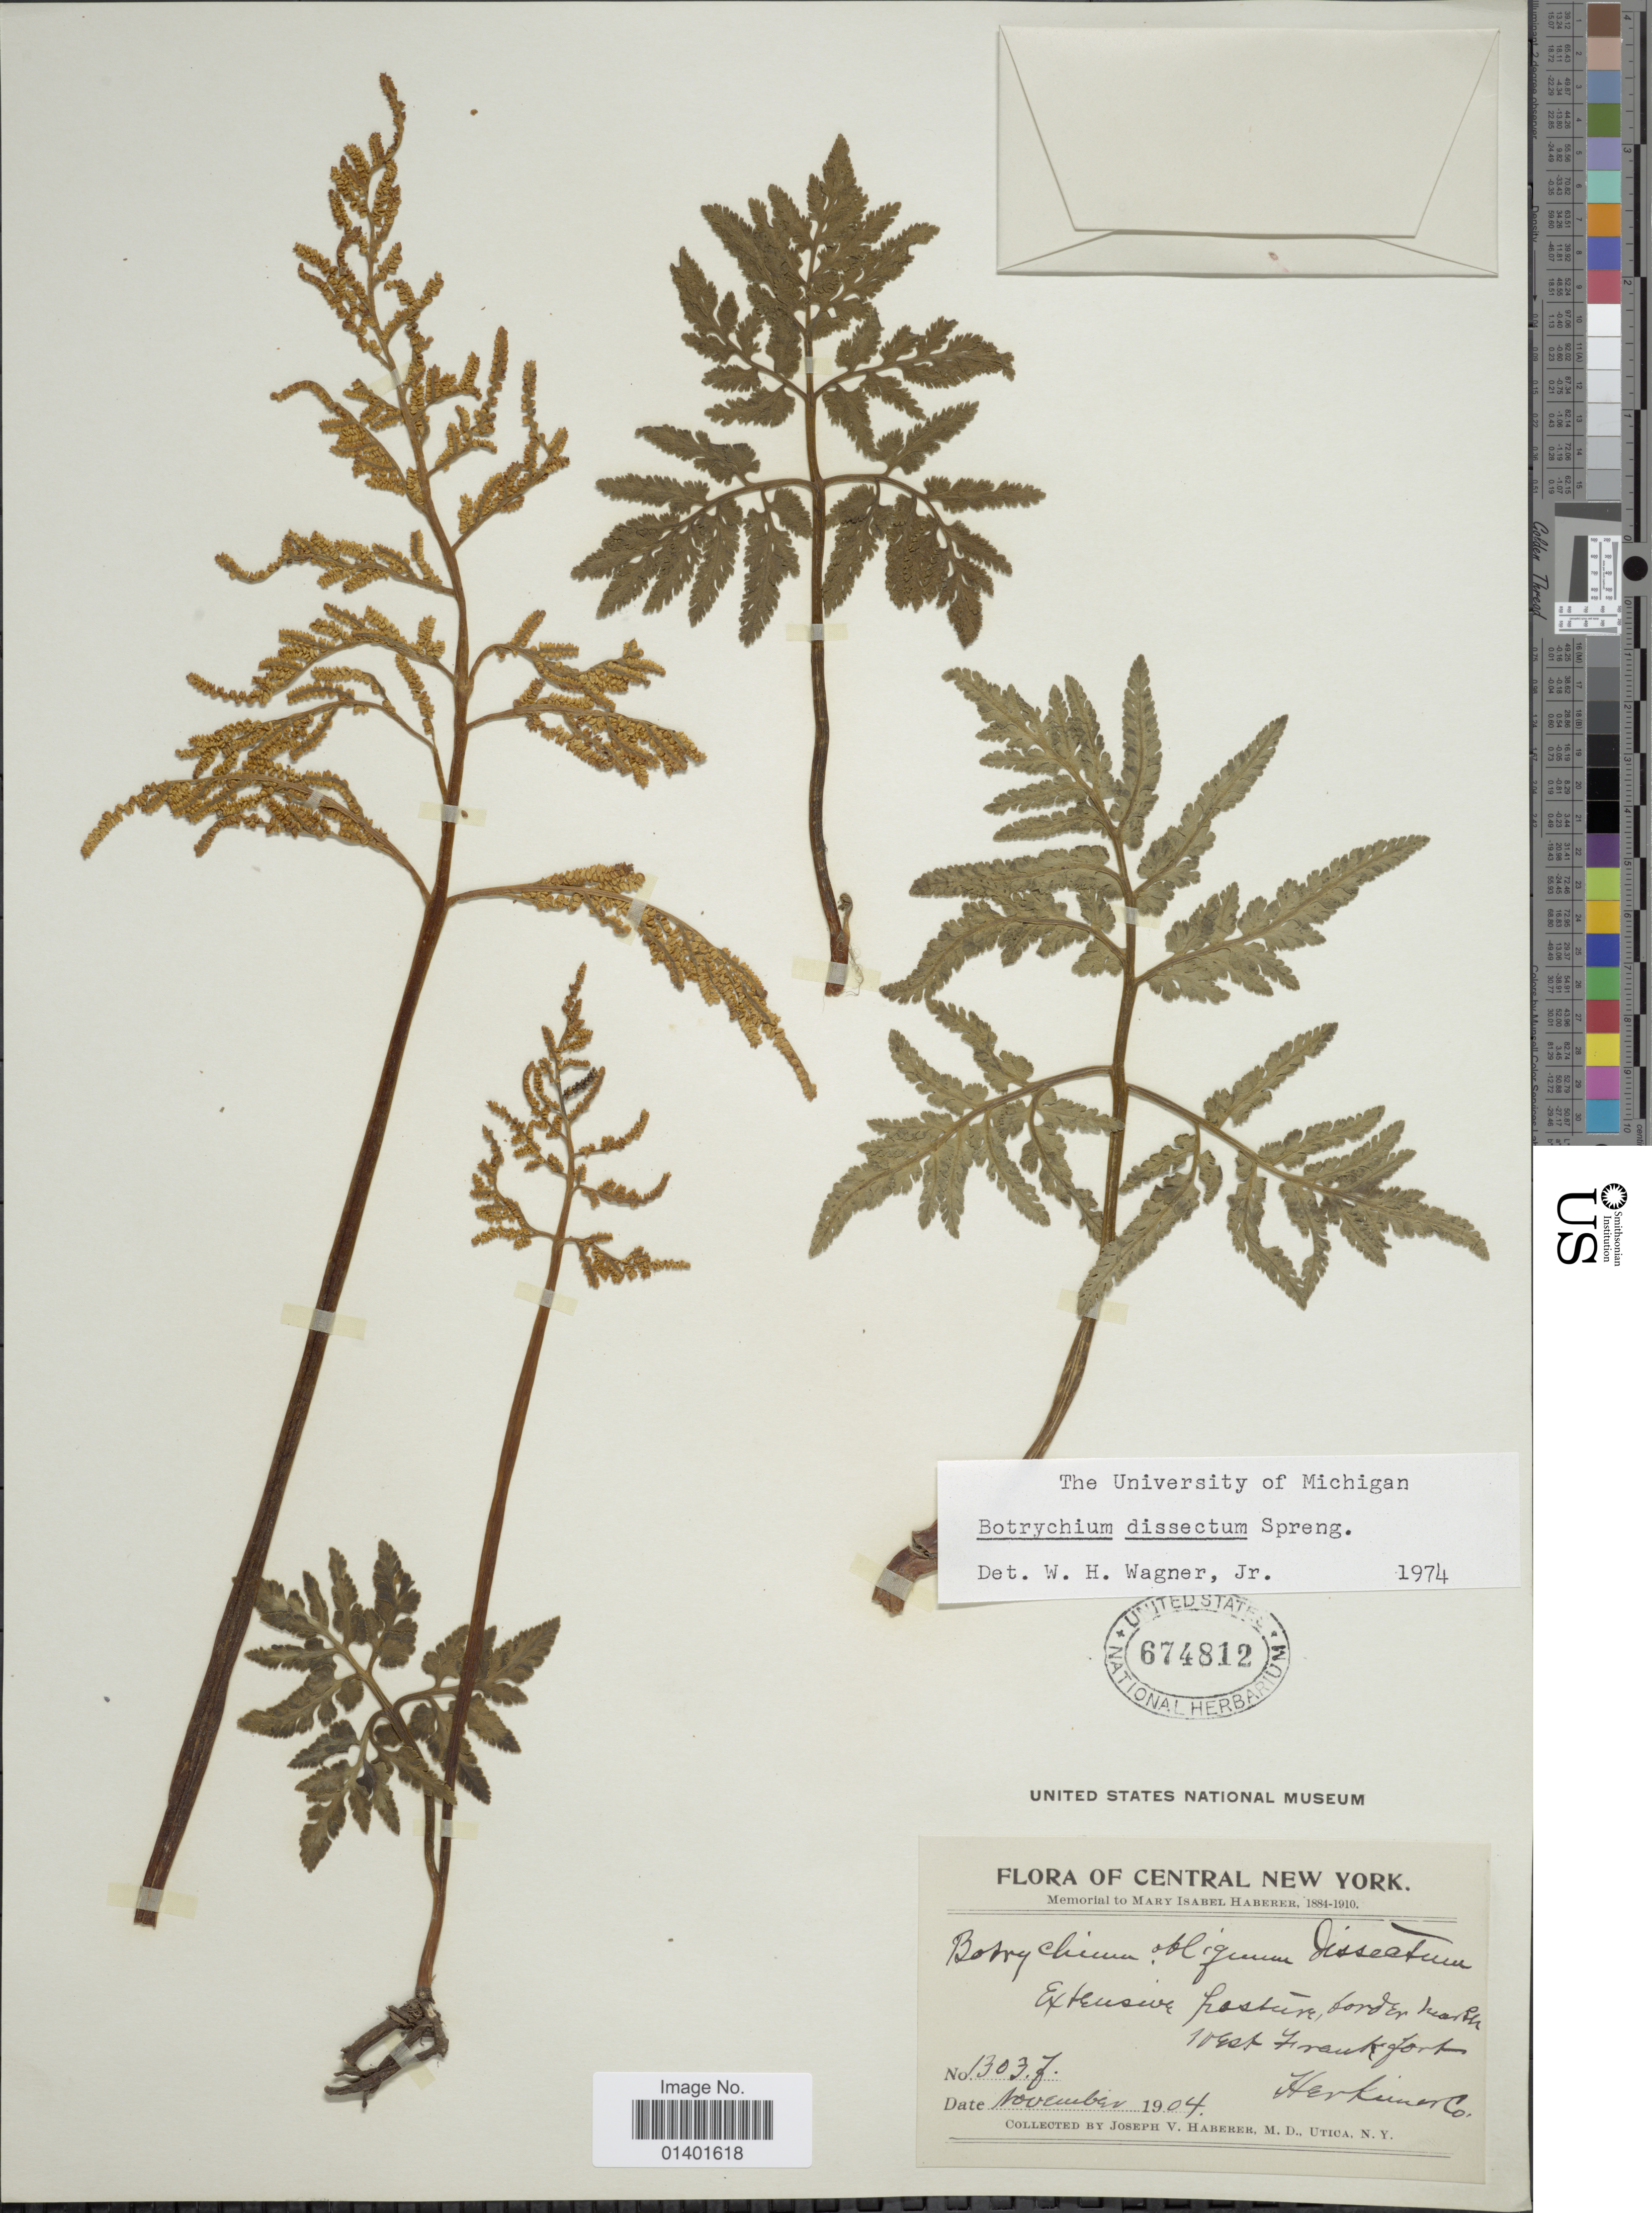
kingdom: Plantae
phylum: Tracheophyta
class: Polypodiopsida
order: Ophioglossales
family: Ophioglossaceae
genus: Botrychium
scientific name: Botrychium dissectum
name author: Spreng.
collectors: J. V. Haberer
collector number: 1303f*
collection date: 1911-11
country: United States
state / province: New York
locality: Central New York, border marsh west of Frankfort, Herkiner Co.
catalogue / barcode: US 674812